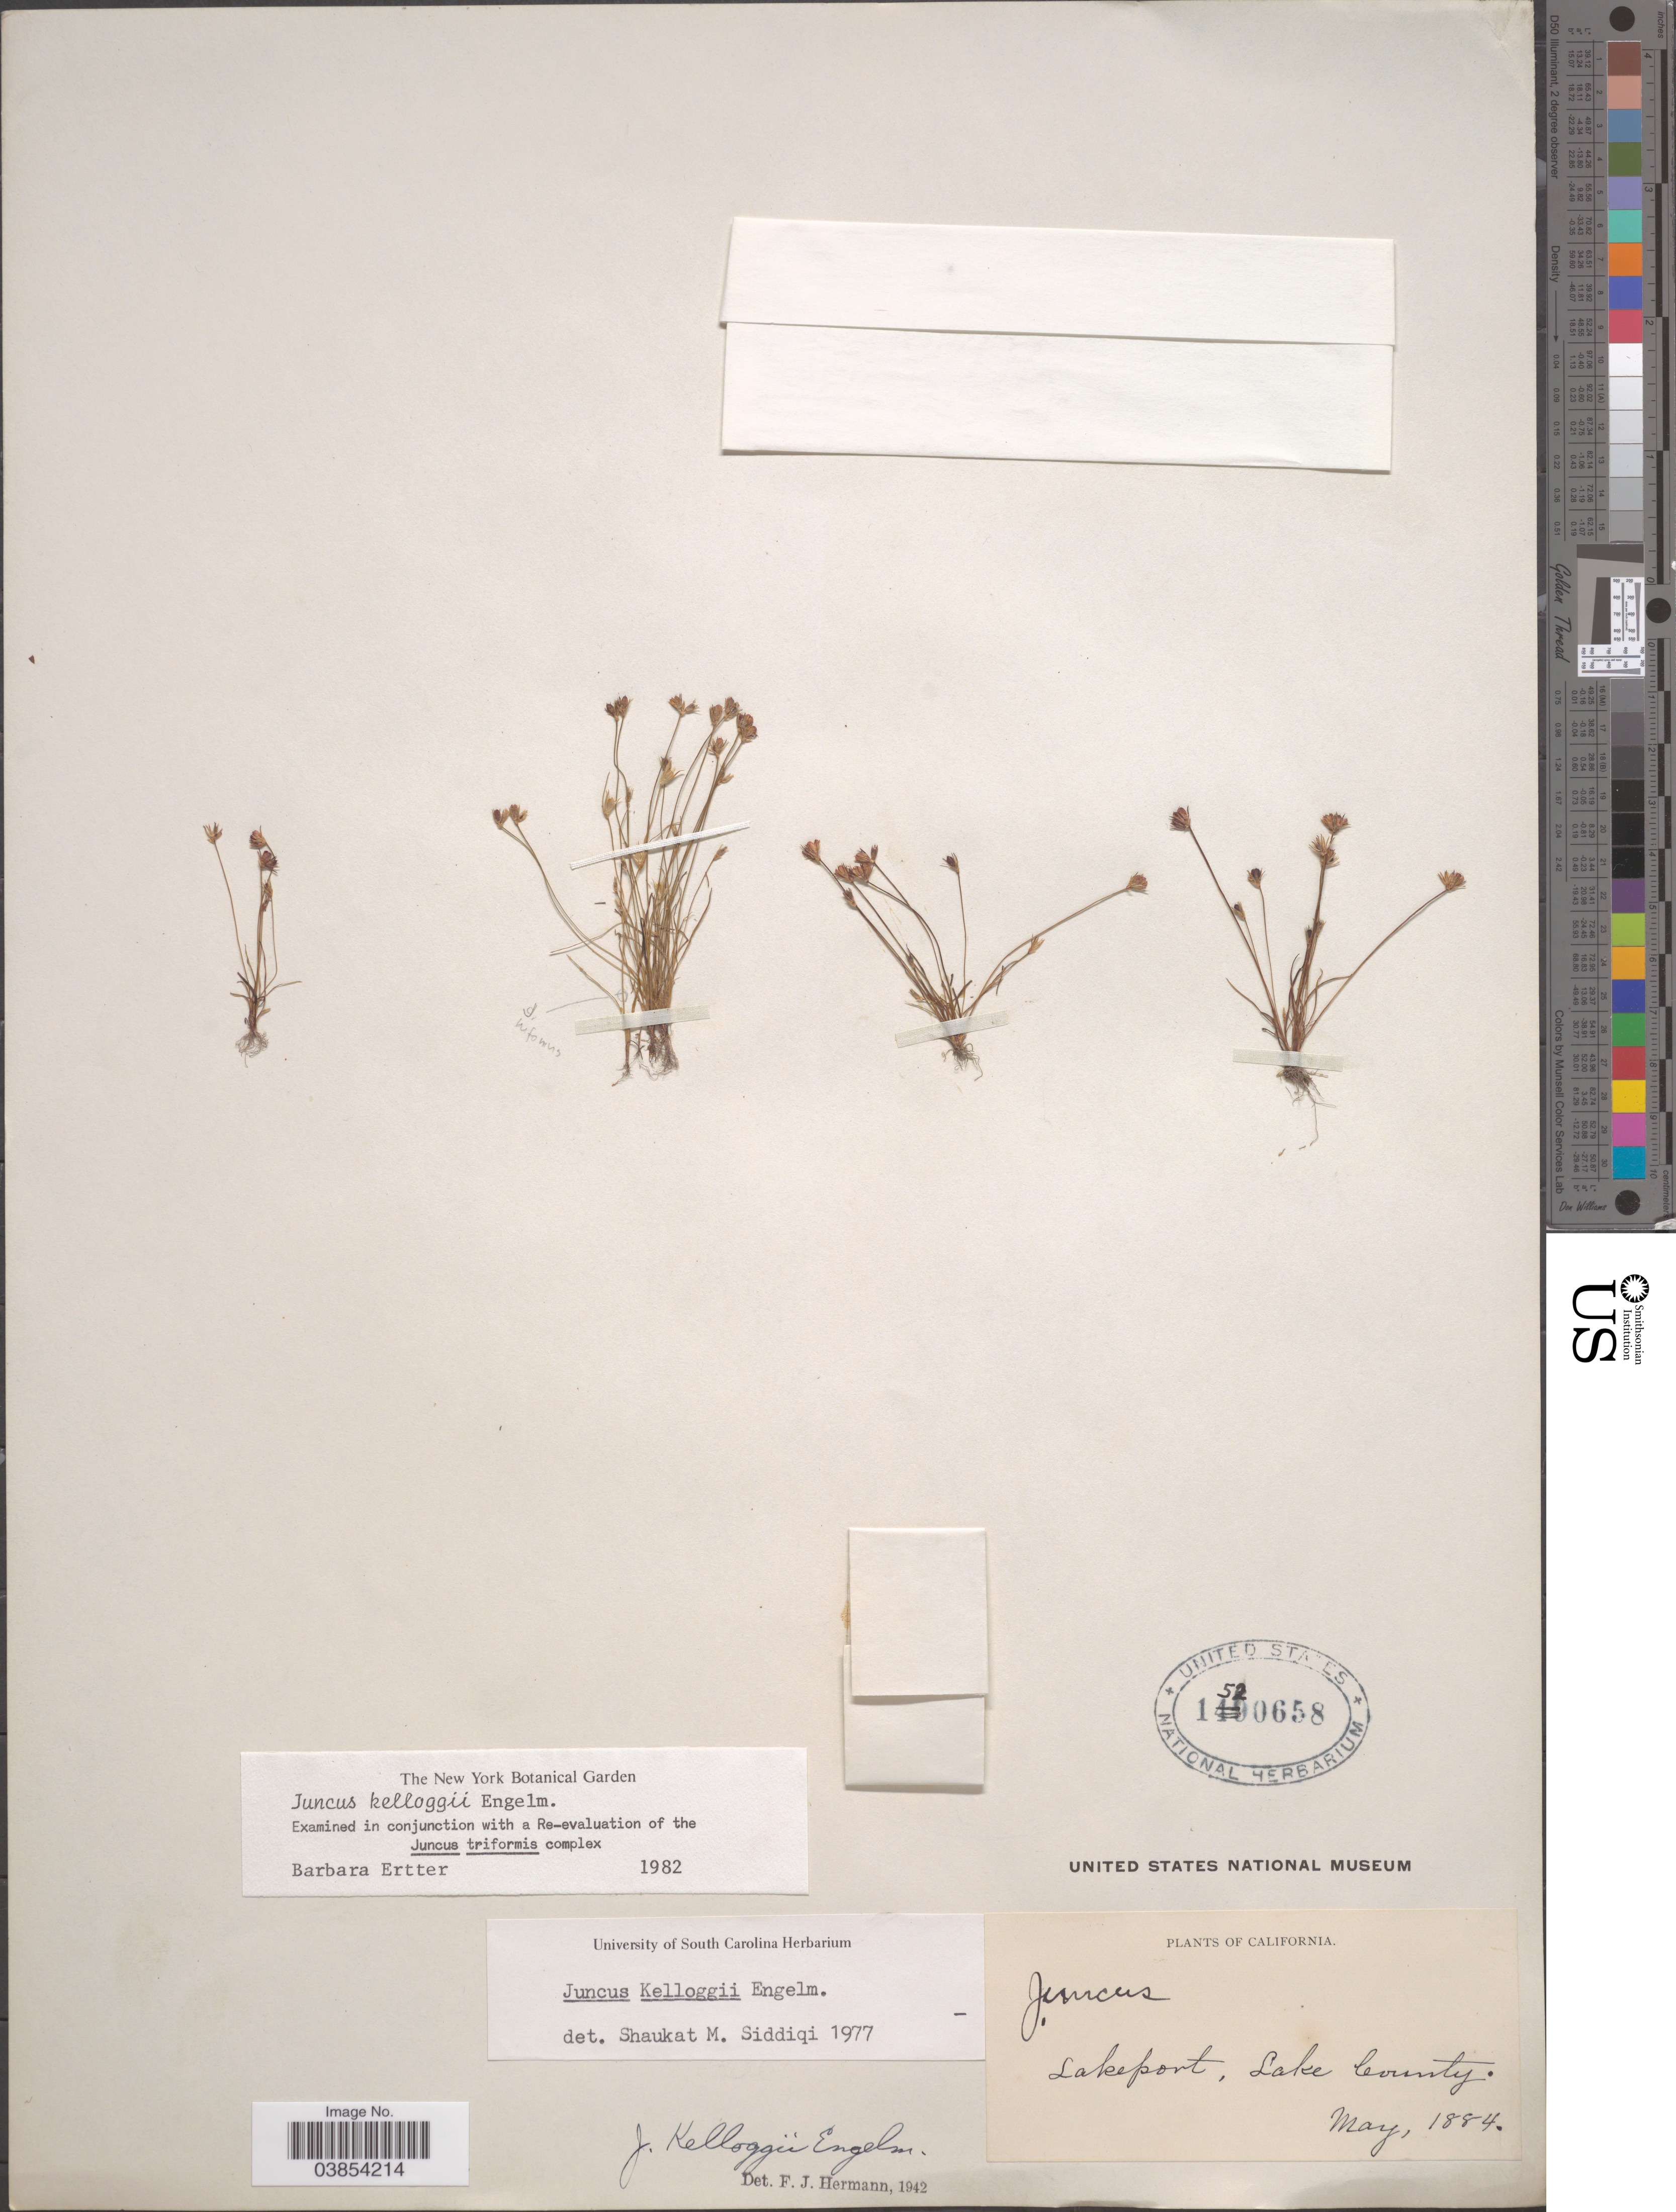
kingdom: Plantae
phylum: Tracheophyta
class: Liliopsida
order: Poales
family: Juncaceae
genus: Juncus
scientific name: Juncus kelloggii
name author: Engelm.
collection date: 1884-05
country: United States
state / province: California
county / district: Lake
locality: Lakeport, Lake County.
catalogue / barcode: US 1520658